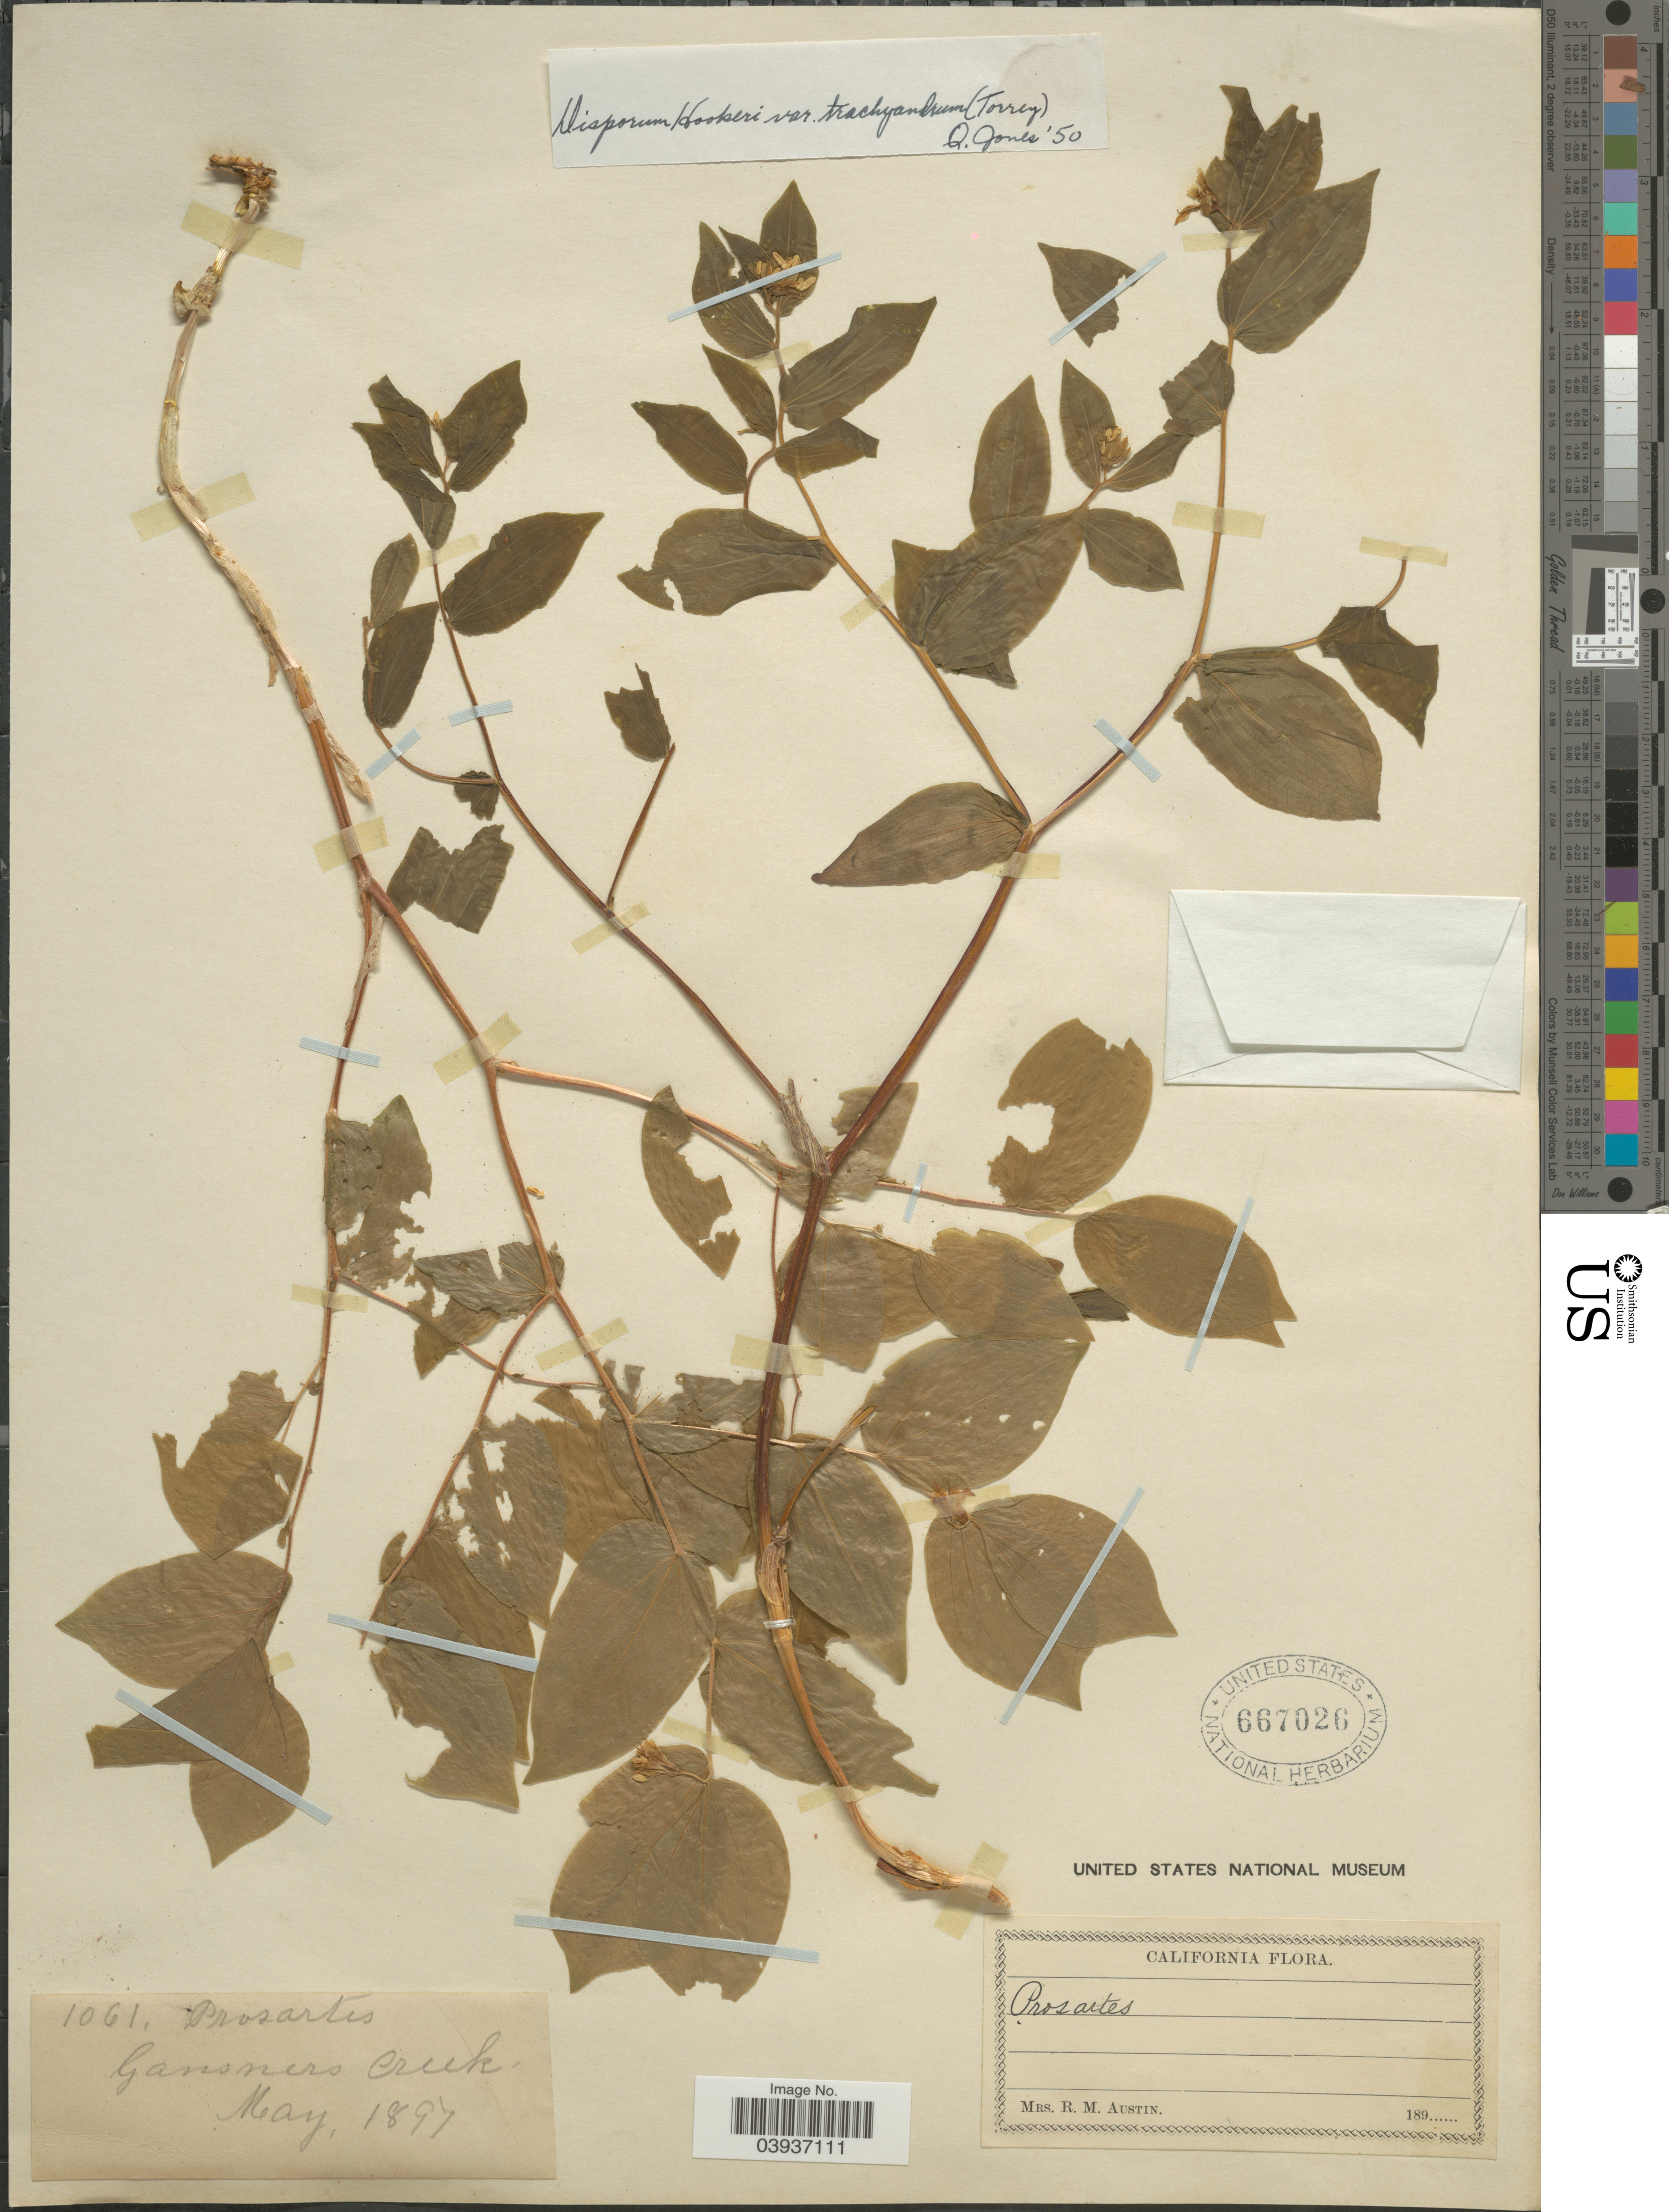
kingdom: Plantae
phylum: Tracheophyta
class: Liliopsida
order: Liliales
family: Colchicaceae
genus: Disporum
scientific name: Disporum hookeri var. trachyandrum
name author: (Torr.) Q. Jones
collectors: R. Austin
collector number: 1061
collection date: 1897-05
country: United States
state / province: California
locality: Gansners Creek.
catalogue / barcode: US 667026